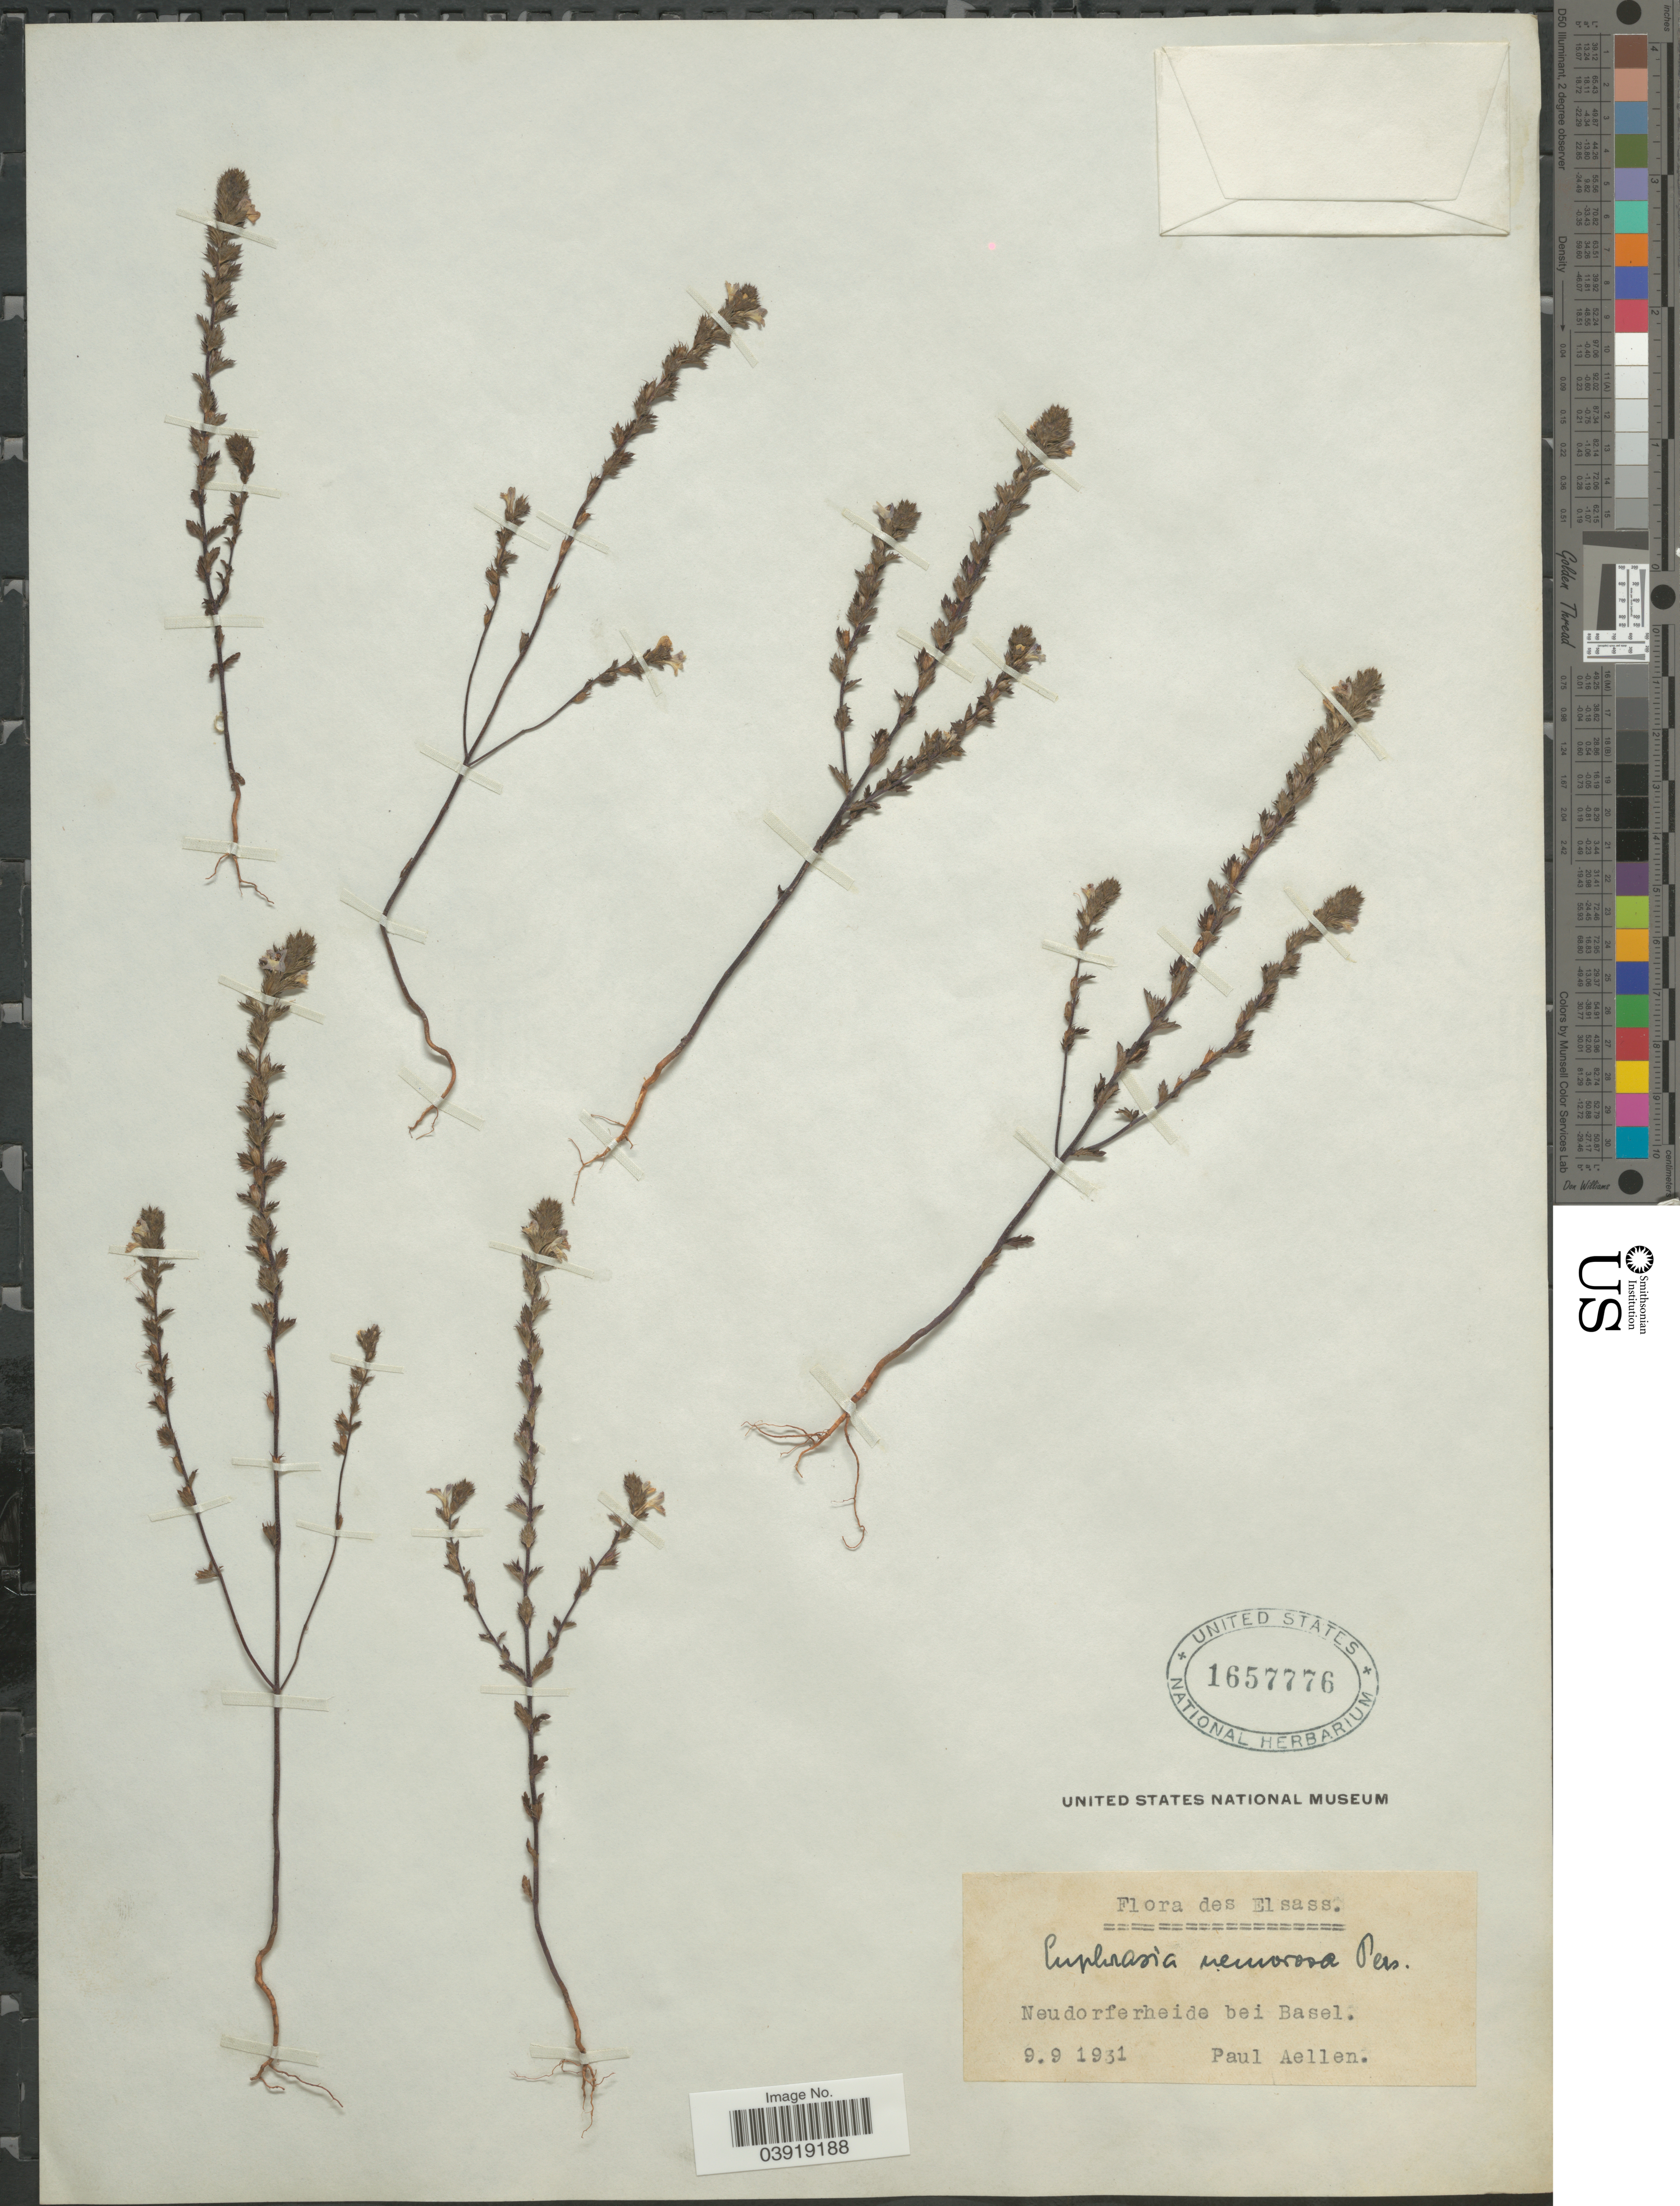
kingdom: Plantae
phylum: Tracheophyta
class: Magnoliopsida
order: Lamiales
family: Orobanchaceae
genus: Euphrasia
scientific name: Euphrasia nemorosa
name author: (Pers.) Wallr.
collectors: P. Aellen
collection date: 1931-09-09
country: Switzerland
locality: Elsass. Neudorferheide bei Basel.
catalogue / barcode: US 1657776